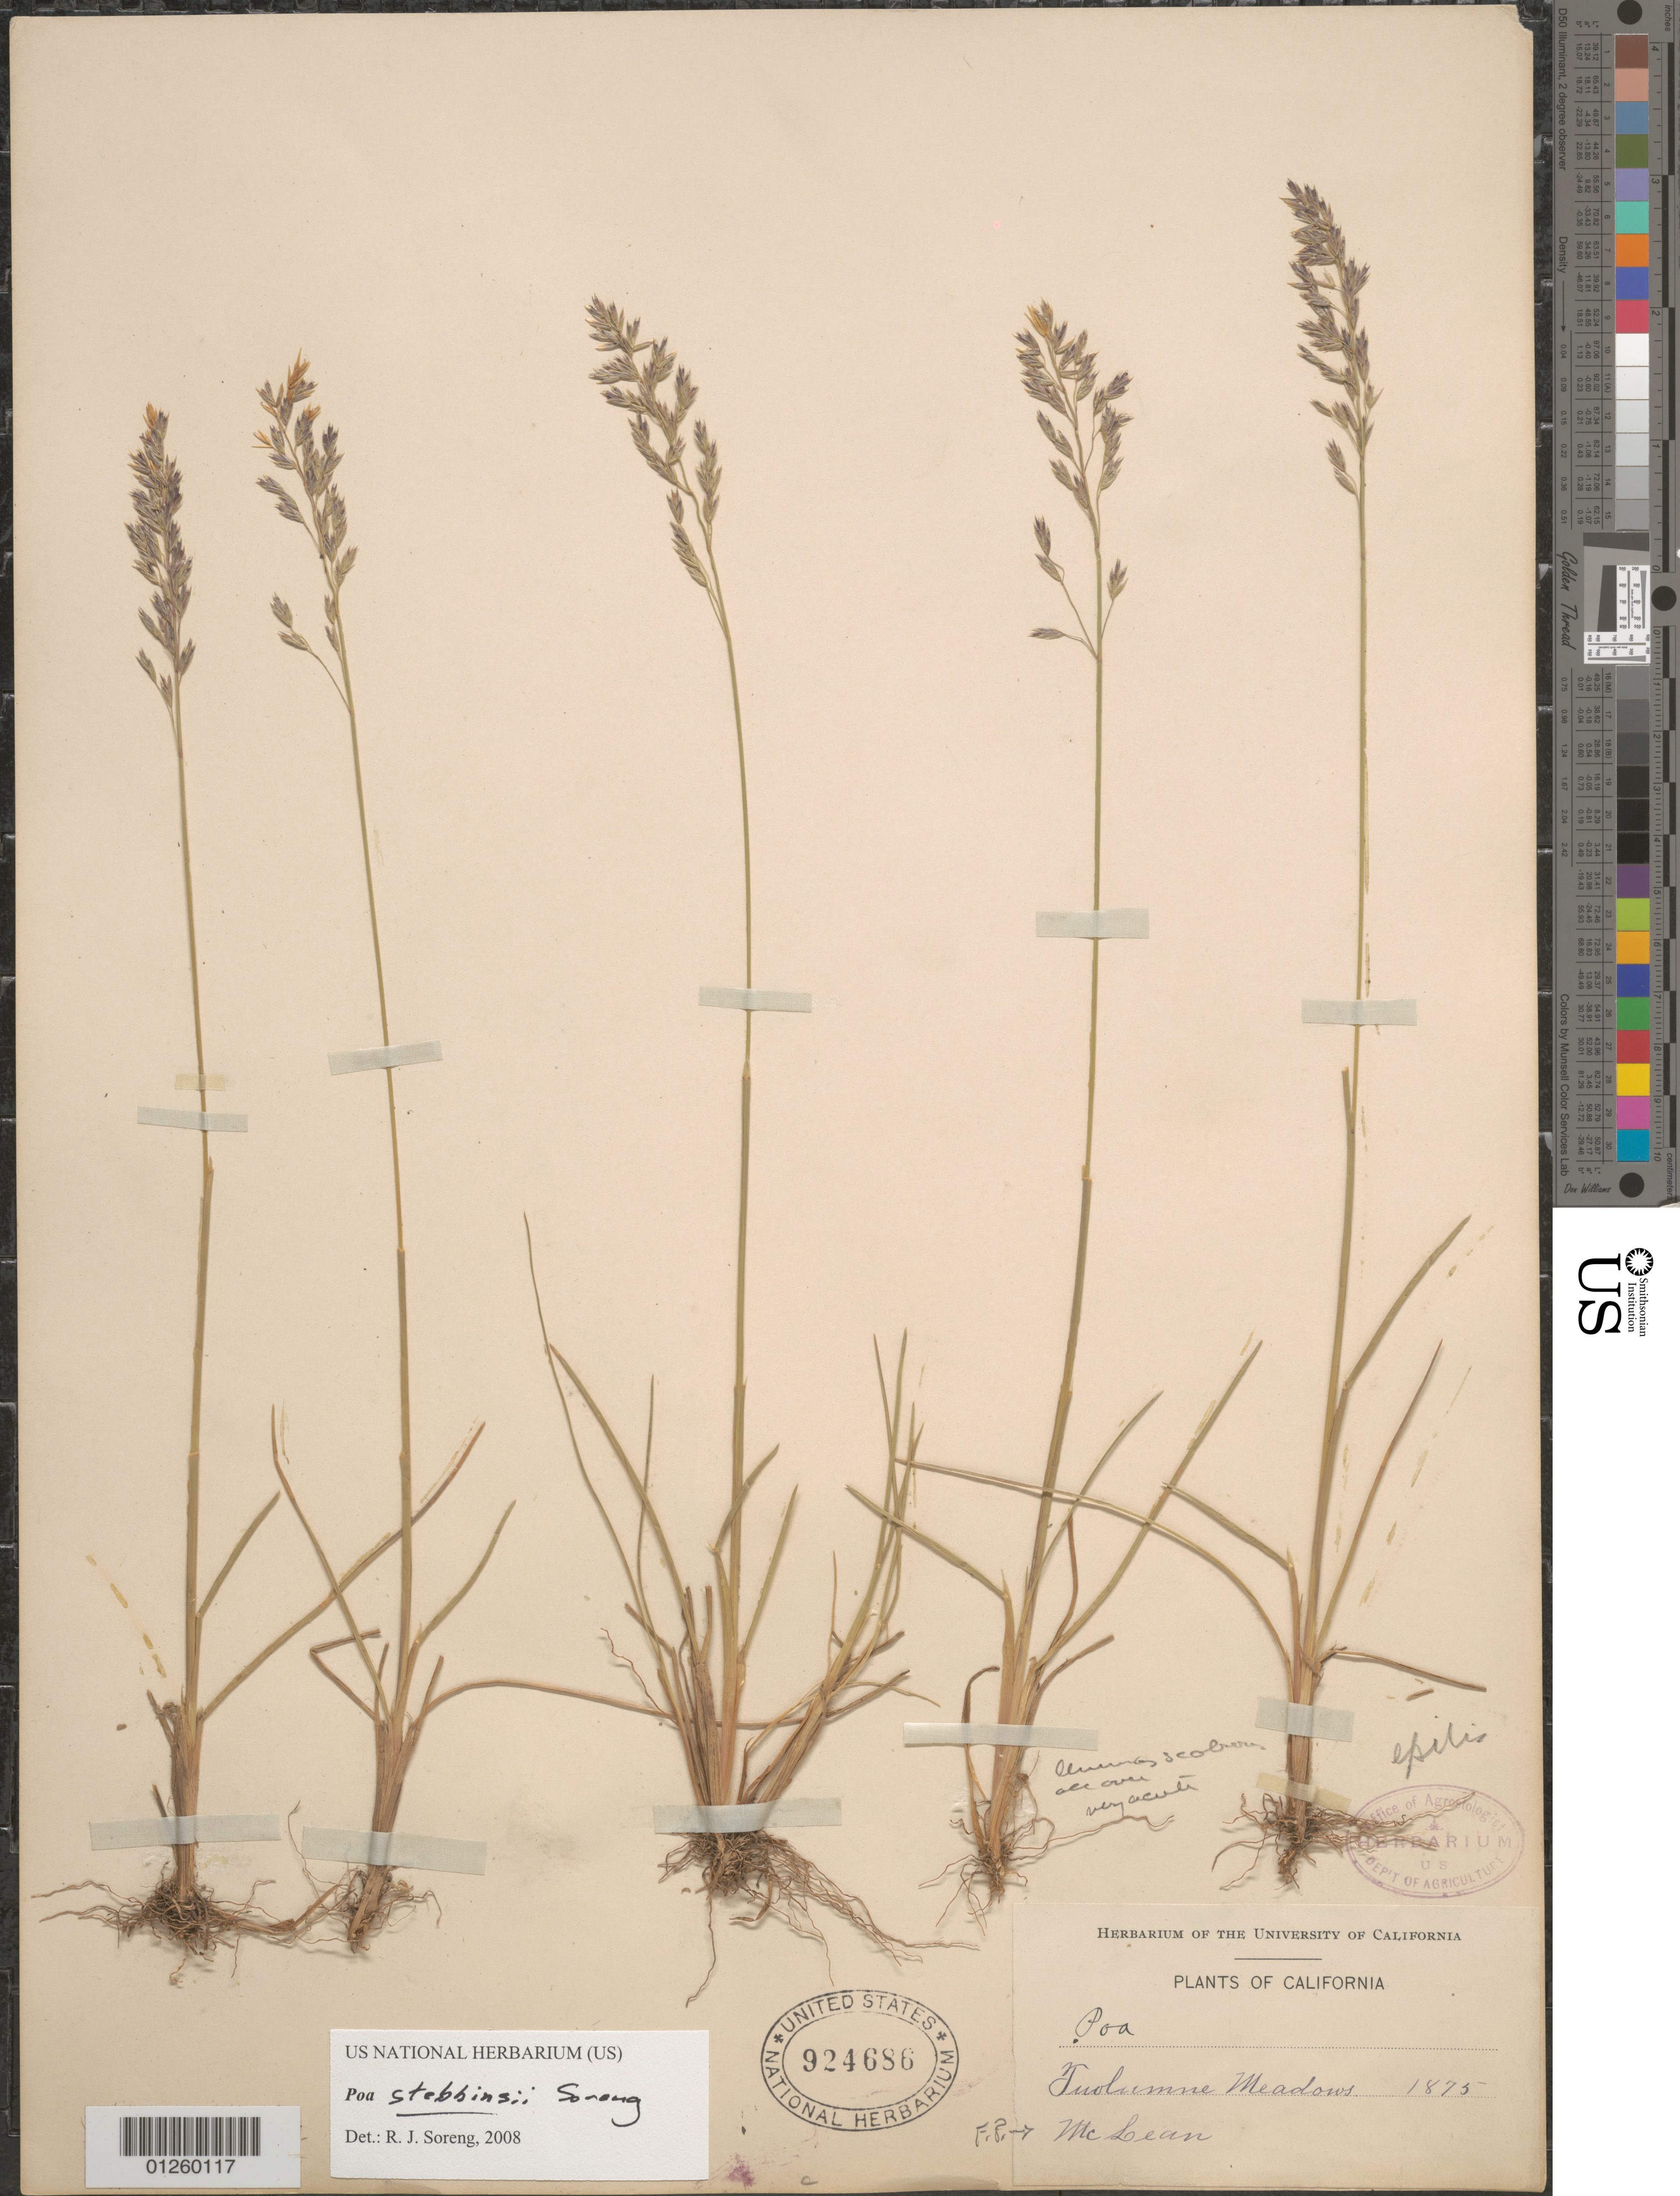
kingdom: Plantae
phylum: Tracheophyta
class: Liliopsida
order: Poales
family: Poaceae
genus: Poa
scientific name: Poa stebbinsii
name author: Soreng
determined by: Soreng, Robert J., Research Associate (BOT), Smithsonian Institution - National Museum of Natural History (UNITED STATES)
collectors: F. McLean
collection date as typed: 1875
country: United States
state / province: California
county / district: Tuolumne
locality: Tuolumne Meadows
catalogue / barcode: US 924686